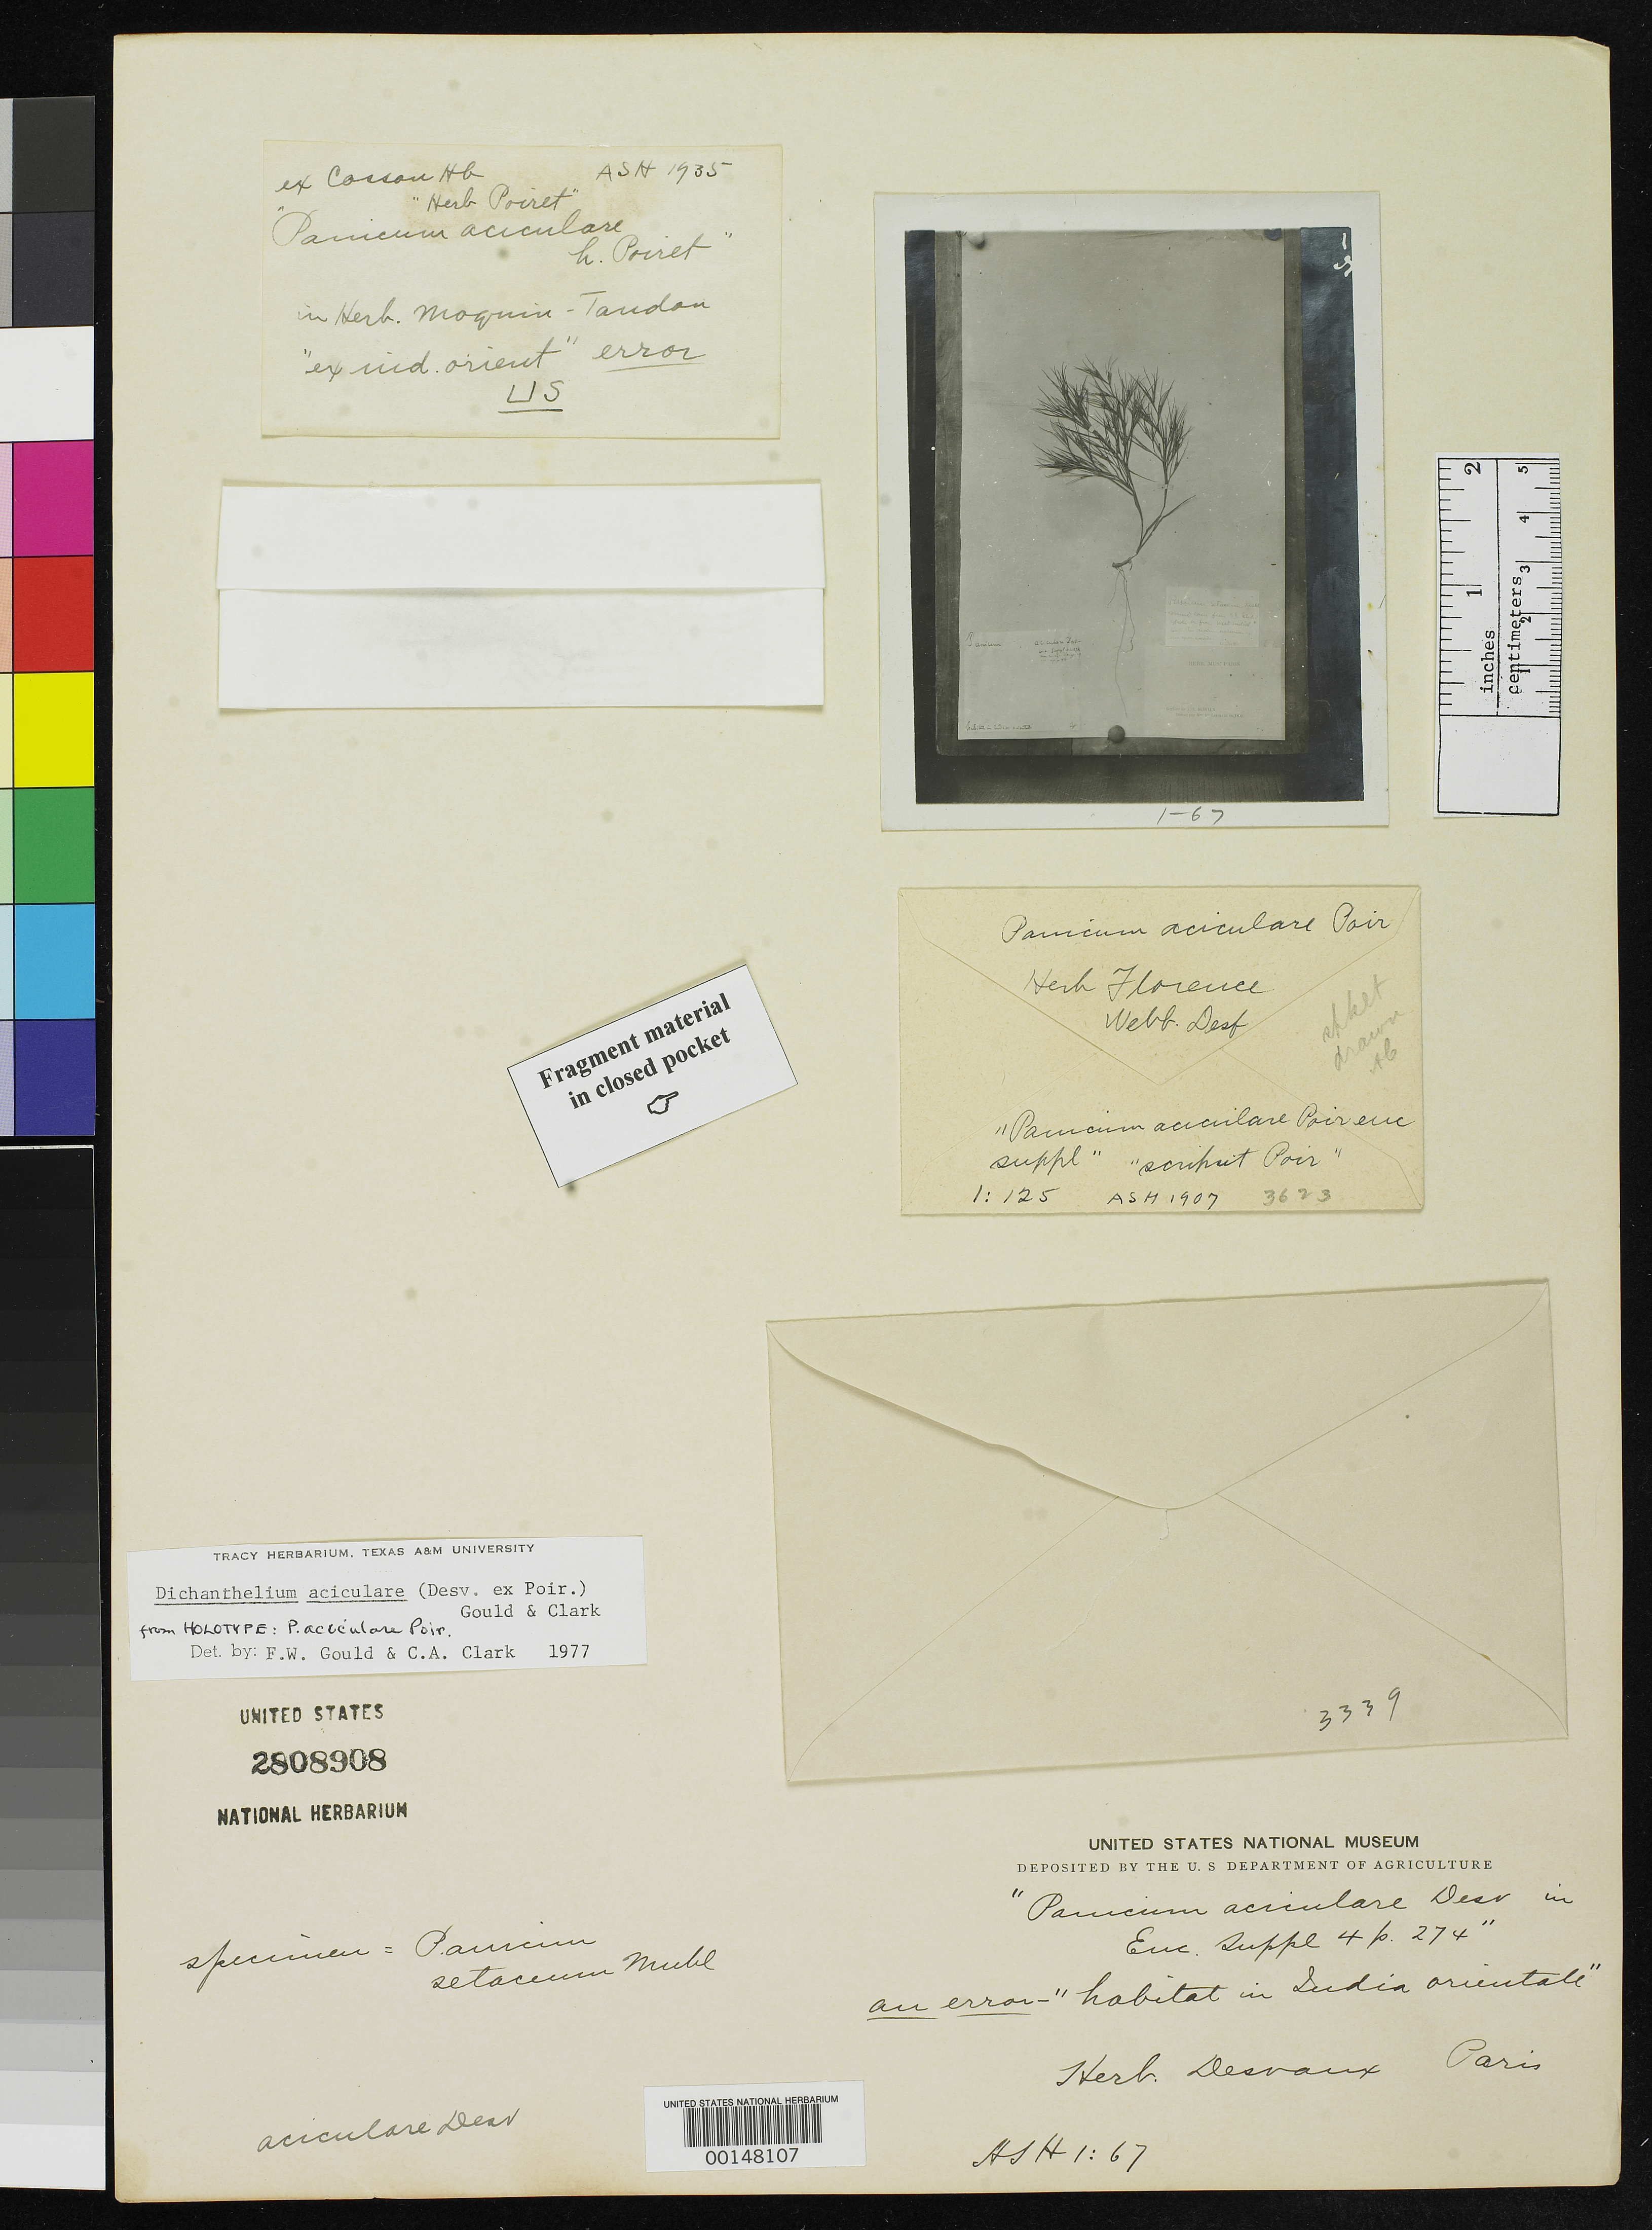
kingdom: Plantae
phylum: Tracheophyta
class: Liliopsida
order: Poales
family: Poaceae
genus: Panicum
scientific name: Panicum aciculare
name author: Desv. ex Poir. in Lam.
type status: Type Fragment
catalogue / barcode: US 2808908